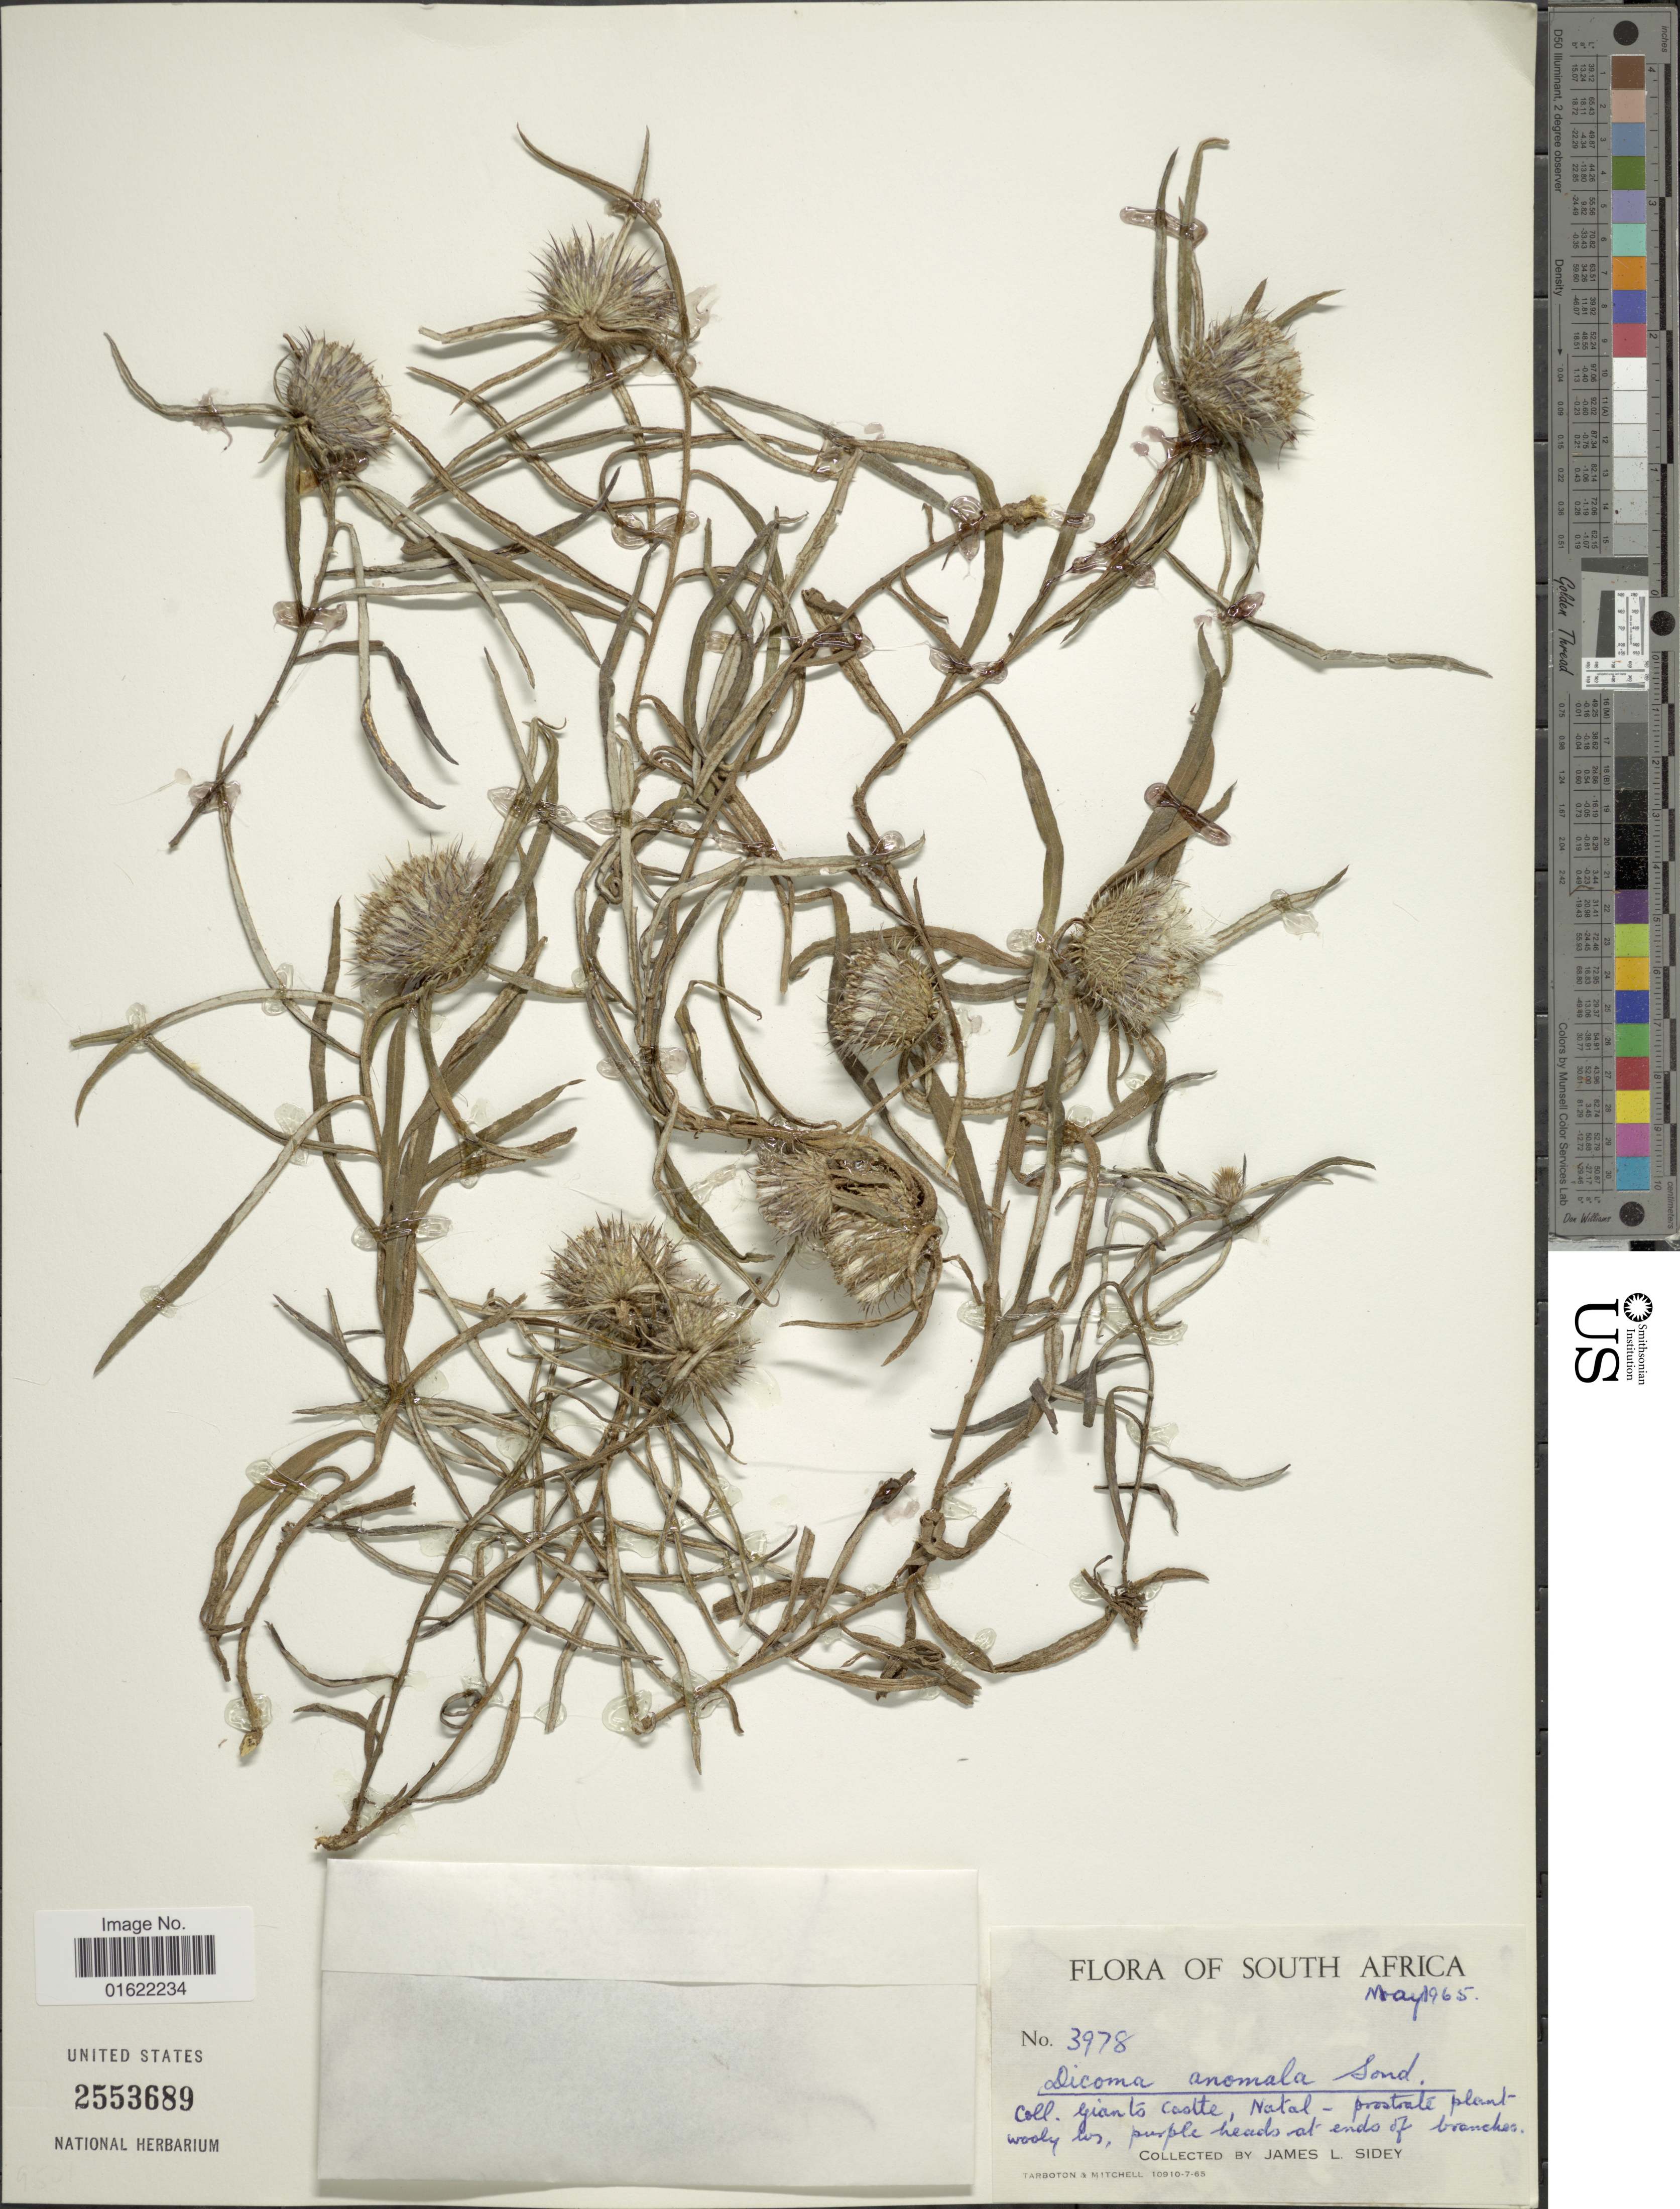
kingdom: Plantae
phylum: Tracheophyta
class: Magnoliopsida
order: Asterales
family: Asteraceae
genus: Dicoma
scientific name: Dicoma anomala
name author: Sond.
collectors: J. L. Sidey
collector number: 3978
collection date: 1965-05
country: South Africa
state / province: KwaZulu-Natal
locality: Giants Castte, Natal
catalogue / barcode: US 2553689